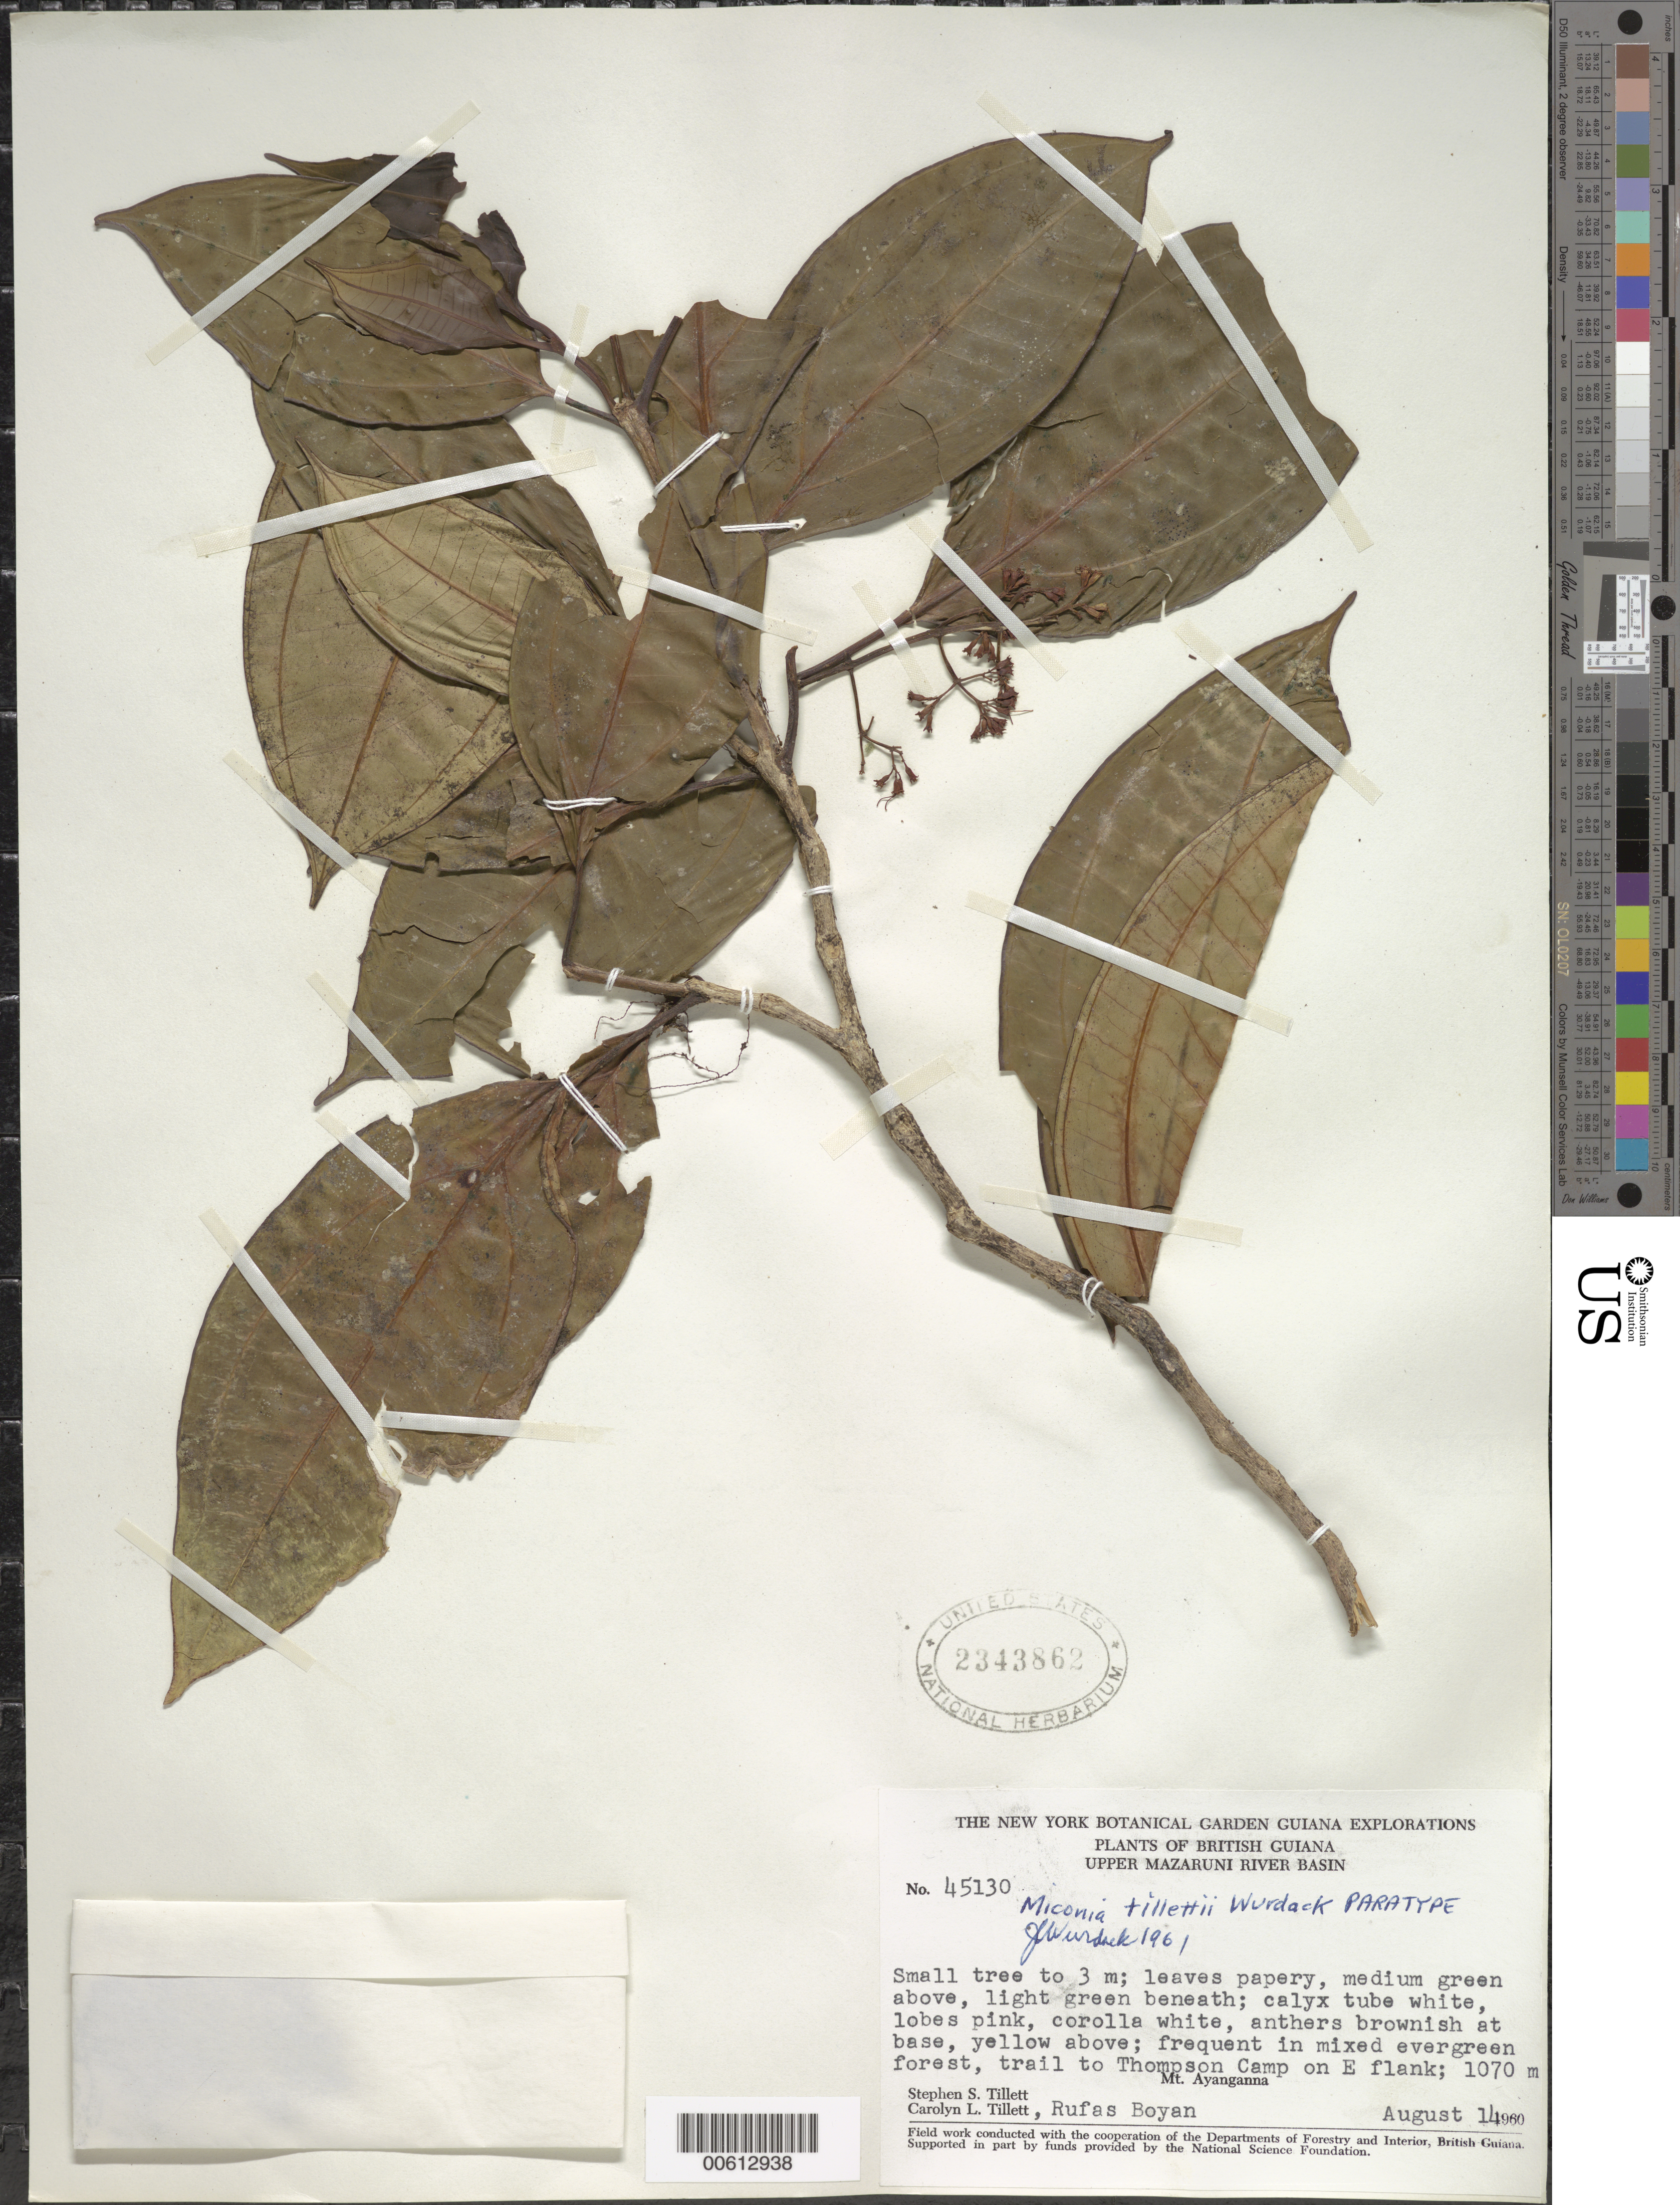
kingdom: Plantae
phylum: Tracheophyta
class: Magnoliopsida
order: Myrtales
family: Melastomataceae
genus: Miconia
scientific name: Miconia tillettii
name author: Wurdack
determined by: Wurdack, John J., (US), US (UNITED STATES)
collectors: S. S. Tillett, C. L. Tillett & R. Boyan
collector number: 45130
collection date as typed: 14-Aug-60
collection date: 1960-08-14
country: Guyana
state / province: Cuyuni-Mazaruni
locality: Mt. Ayanganna, trail to Thompson Camp on E flank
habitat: Mixed evergreen forest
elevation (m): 1070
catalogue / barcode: US 2343862